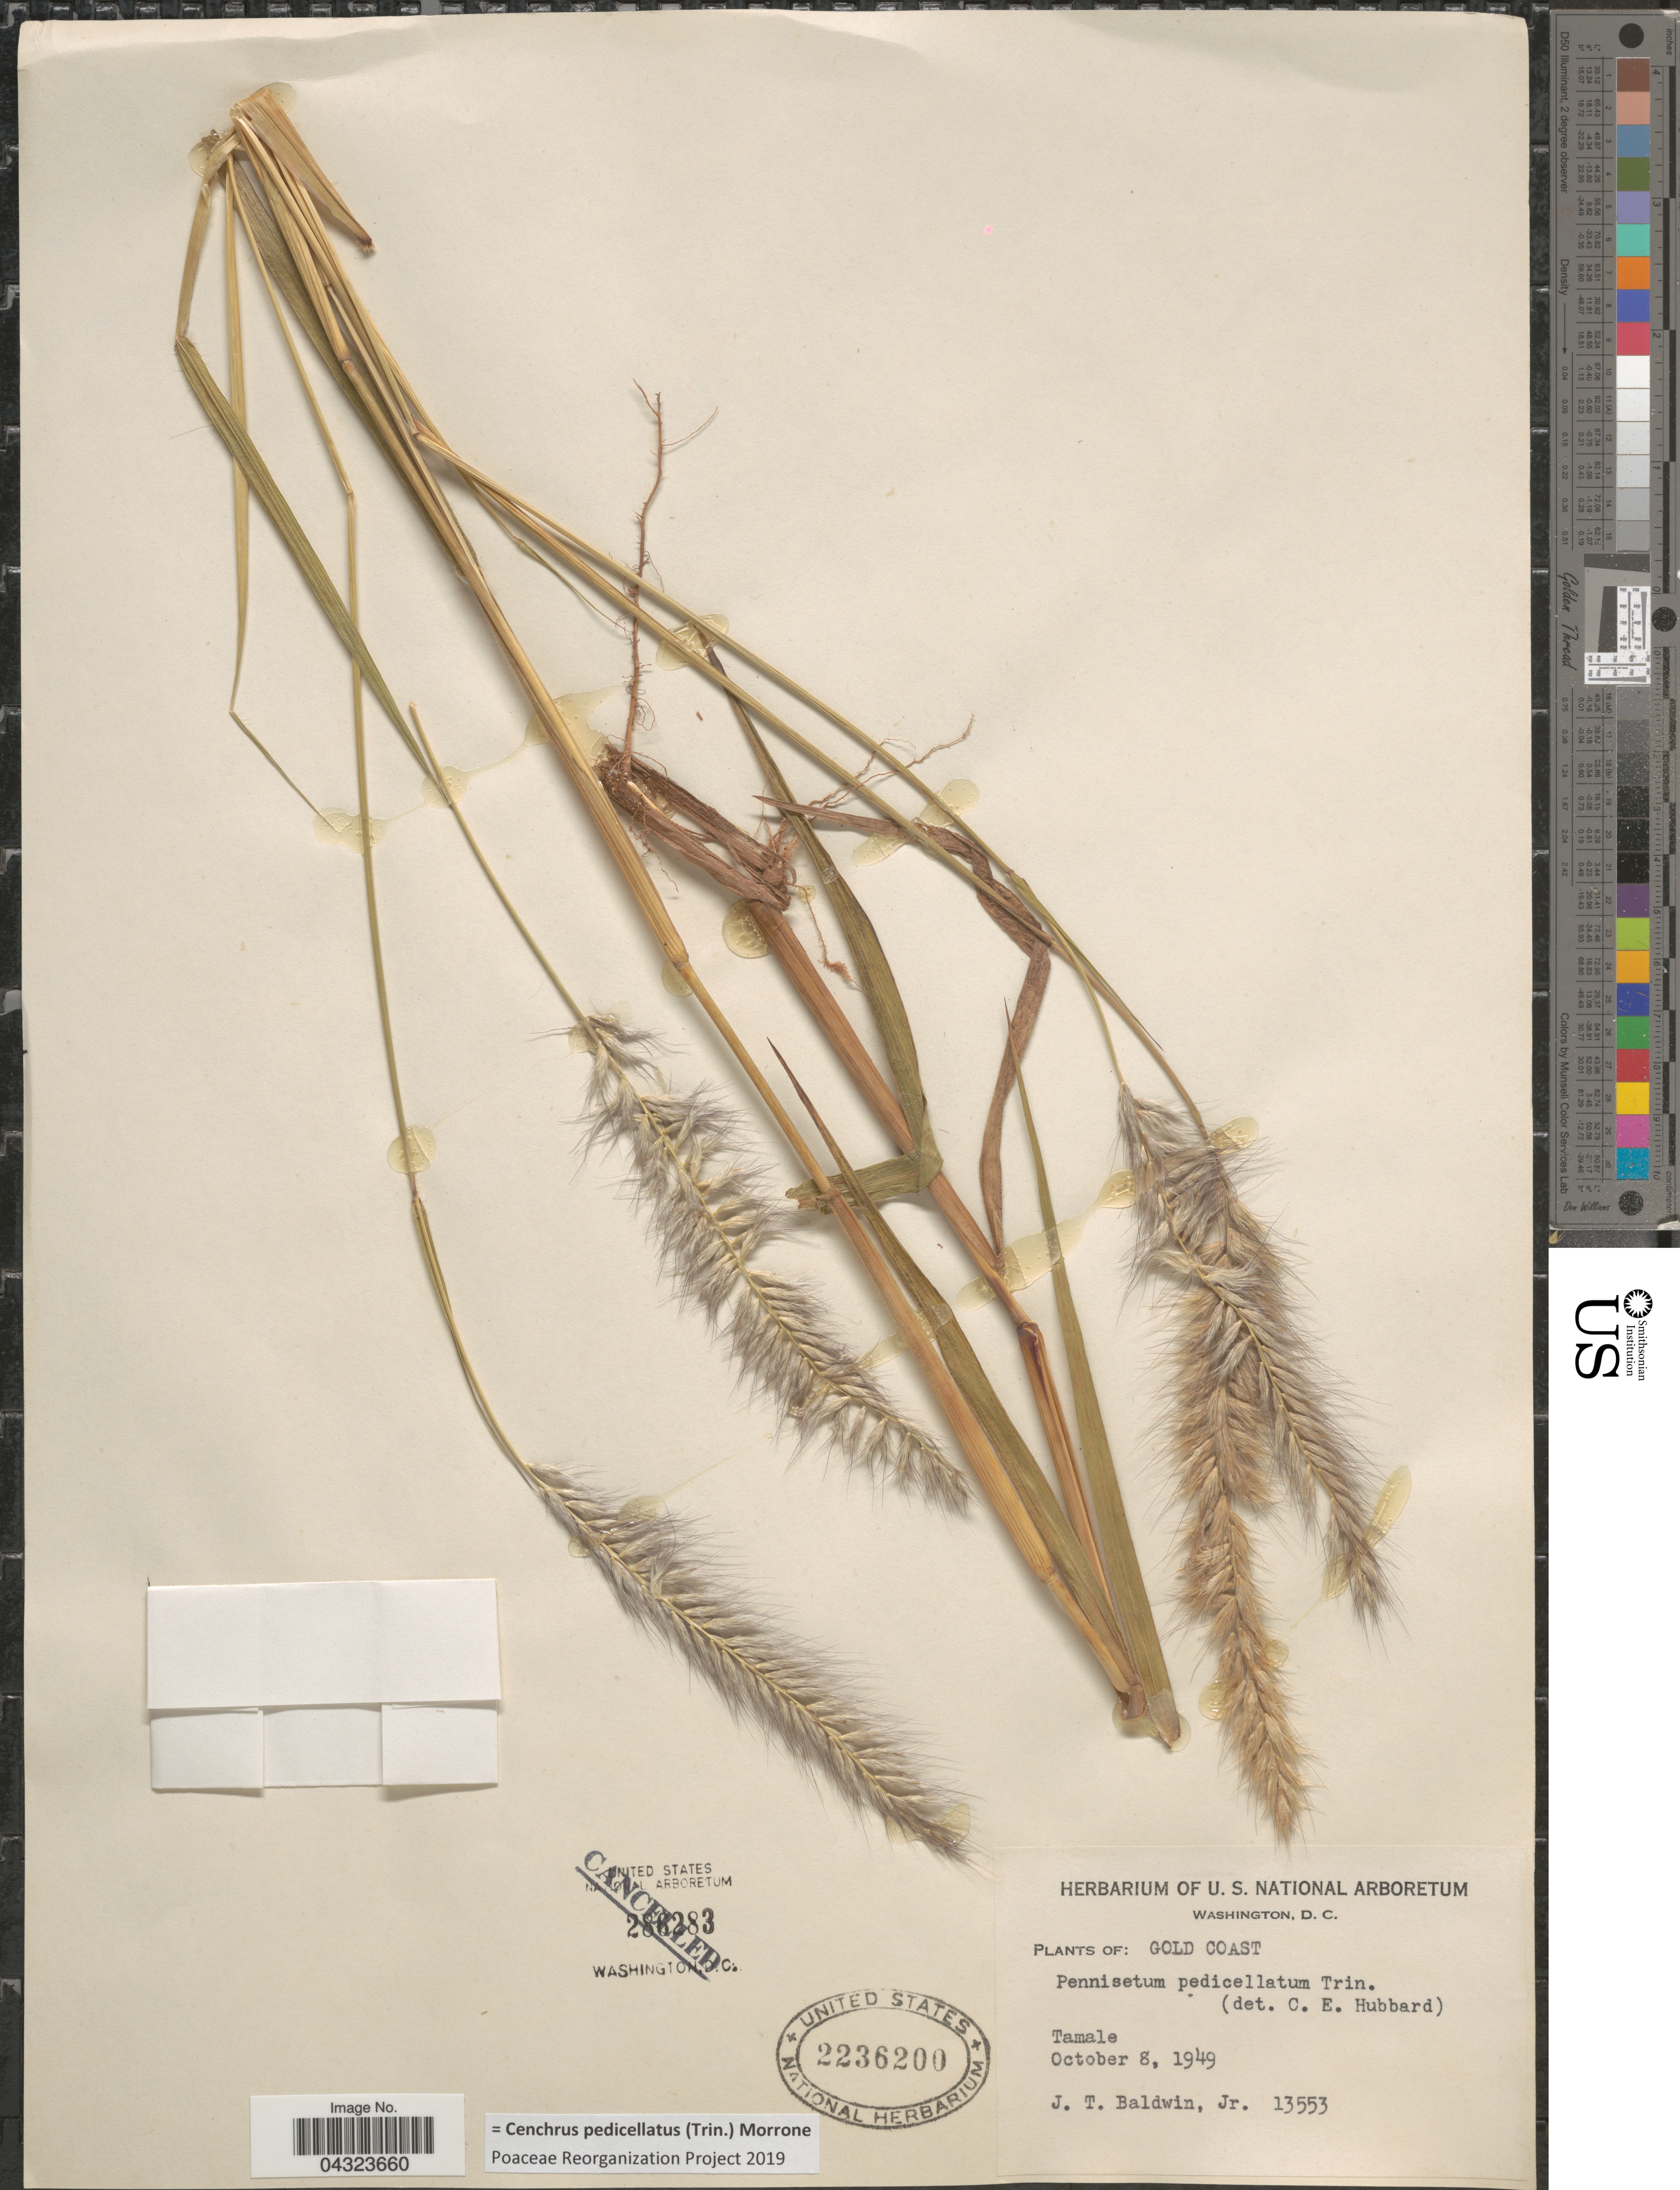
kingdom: Plantae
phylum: Tracheophyta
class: Liliopsida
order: Poales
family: Poaceae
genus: Cenchrus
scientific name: Cenchrus pedicellatus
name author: (Trin.) Morrone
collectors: J. T. Baldwin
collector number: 13553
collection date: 1949-10-08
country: Ghana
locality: Gold Coast. Tamale.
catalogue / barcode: US 2236200